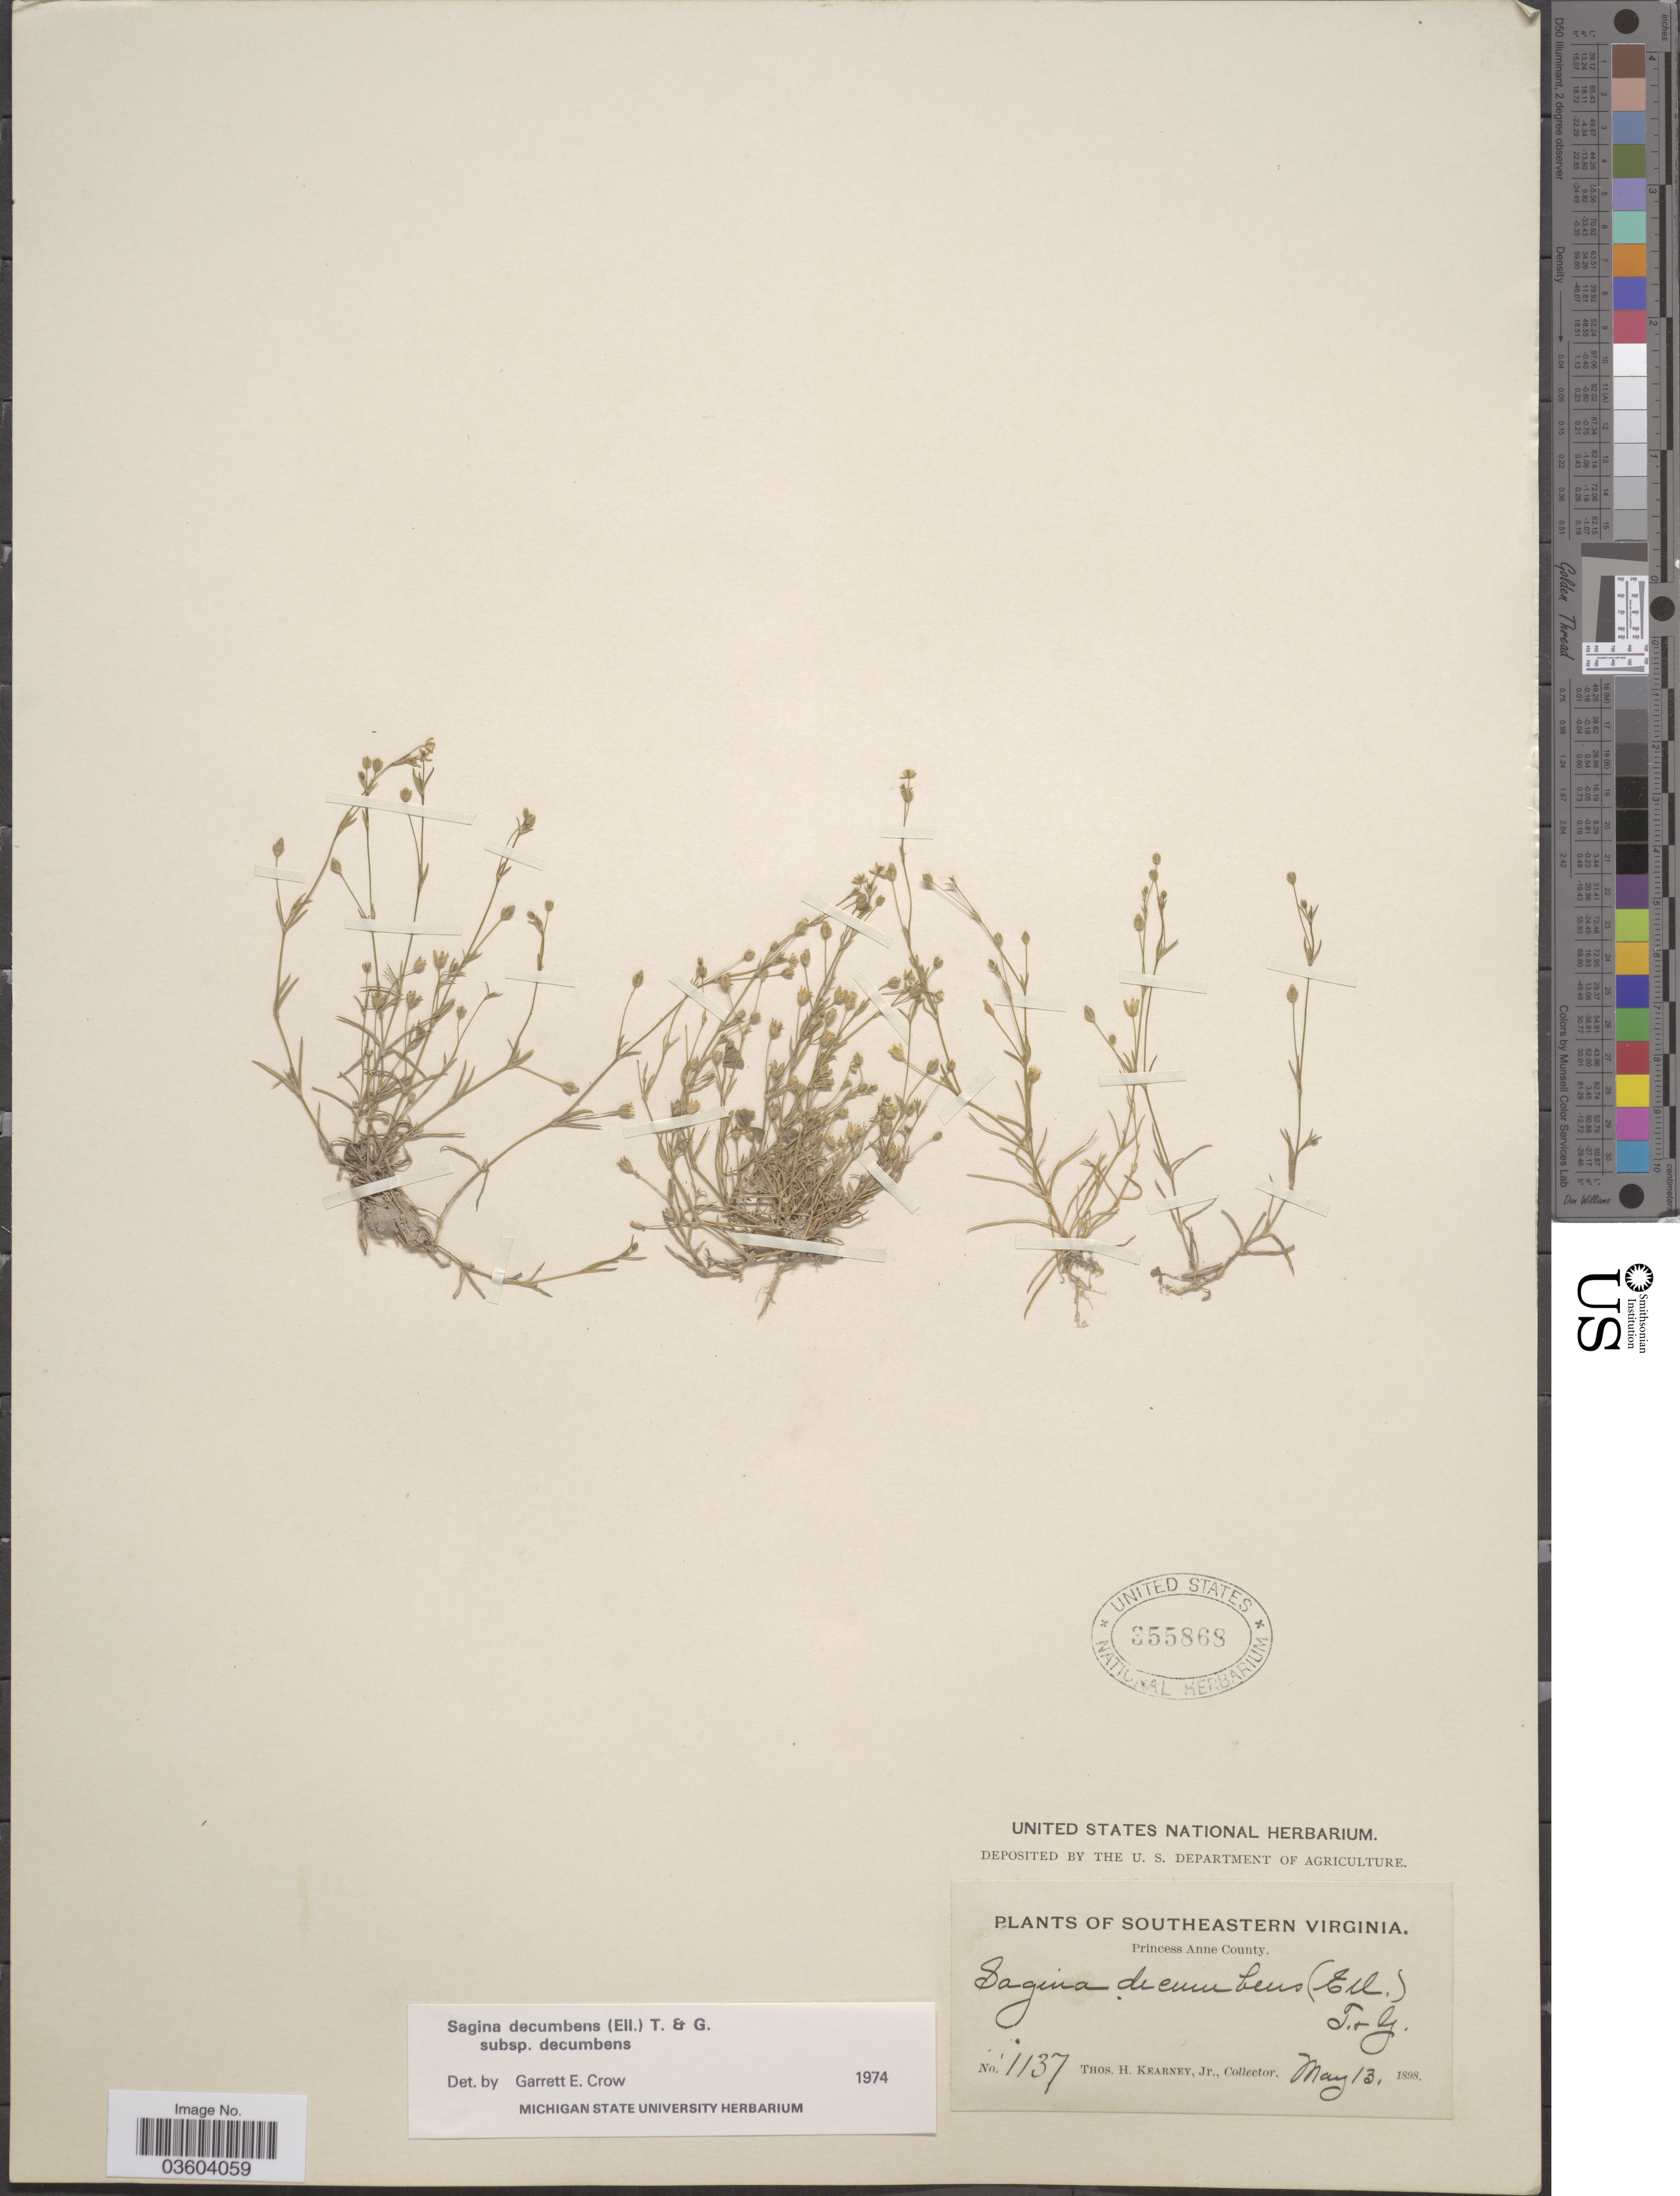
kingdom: Plantae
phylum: Tracheophyta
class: Magnoliopsida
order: Caryophyllales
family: Caryophyllaceae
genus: Sagina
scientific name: Sagina decumbens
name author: (Elliott) Torr. & A. Gray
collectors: T. H. Kearney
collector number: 1137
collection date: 1898-05-13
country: United States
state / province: Virginia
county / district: City of Virginia Beach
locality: Southeastern Virginia. Princess Anne County.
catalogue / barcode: US 355868